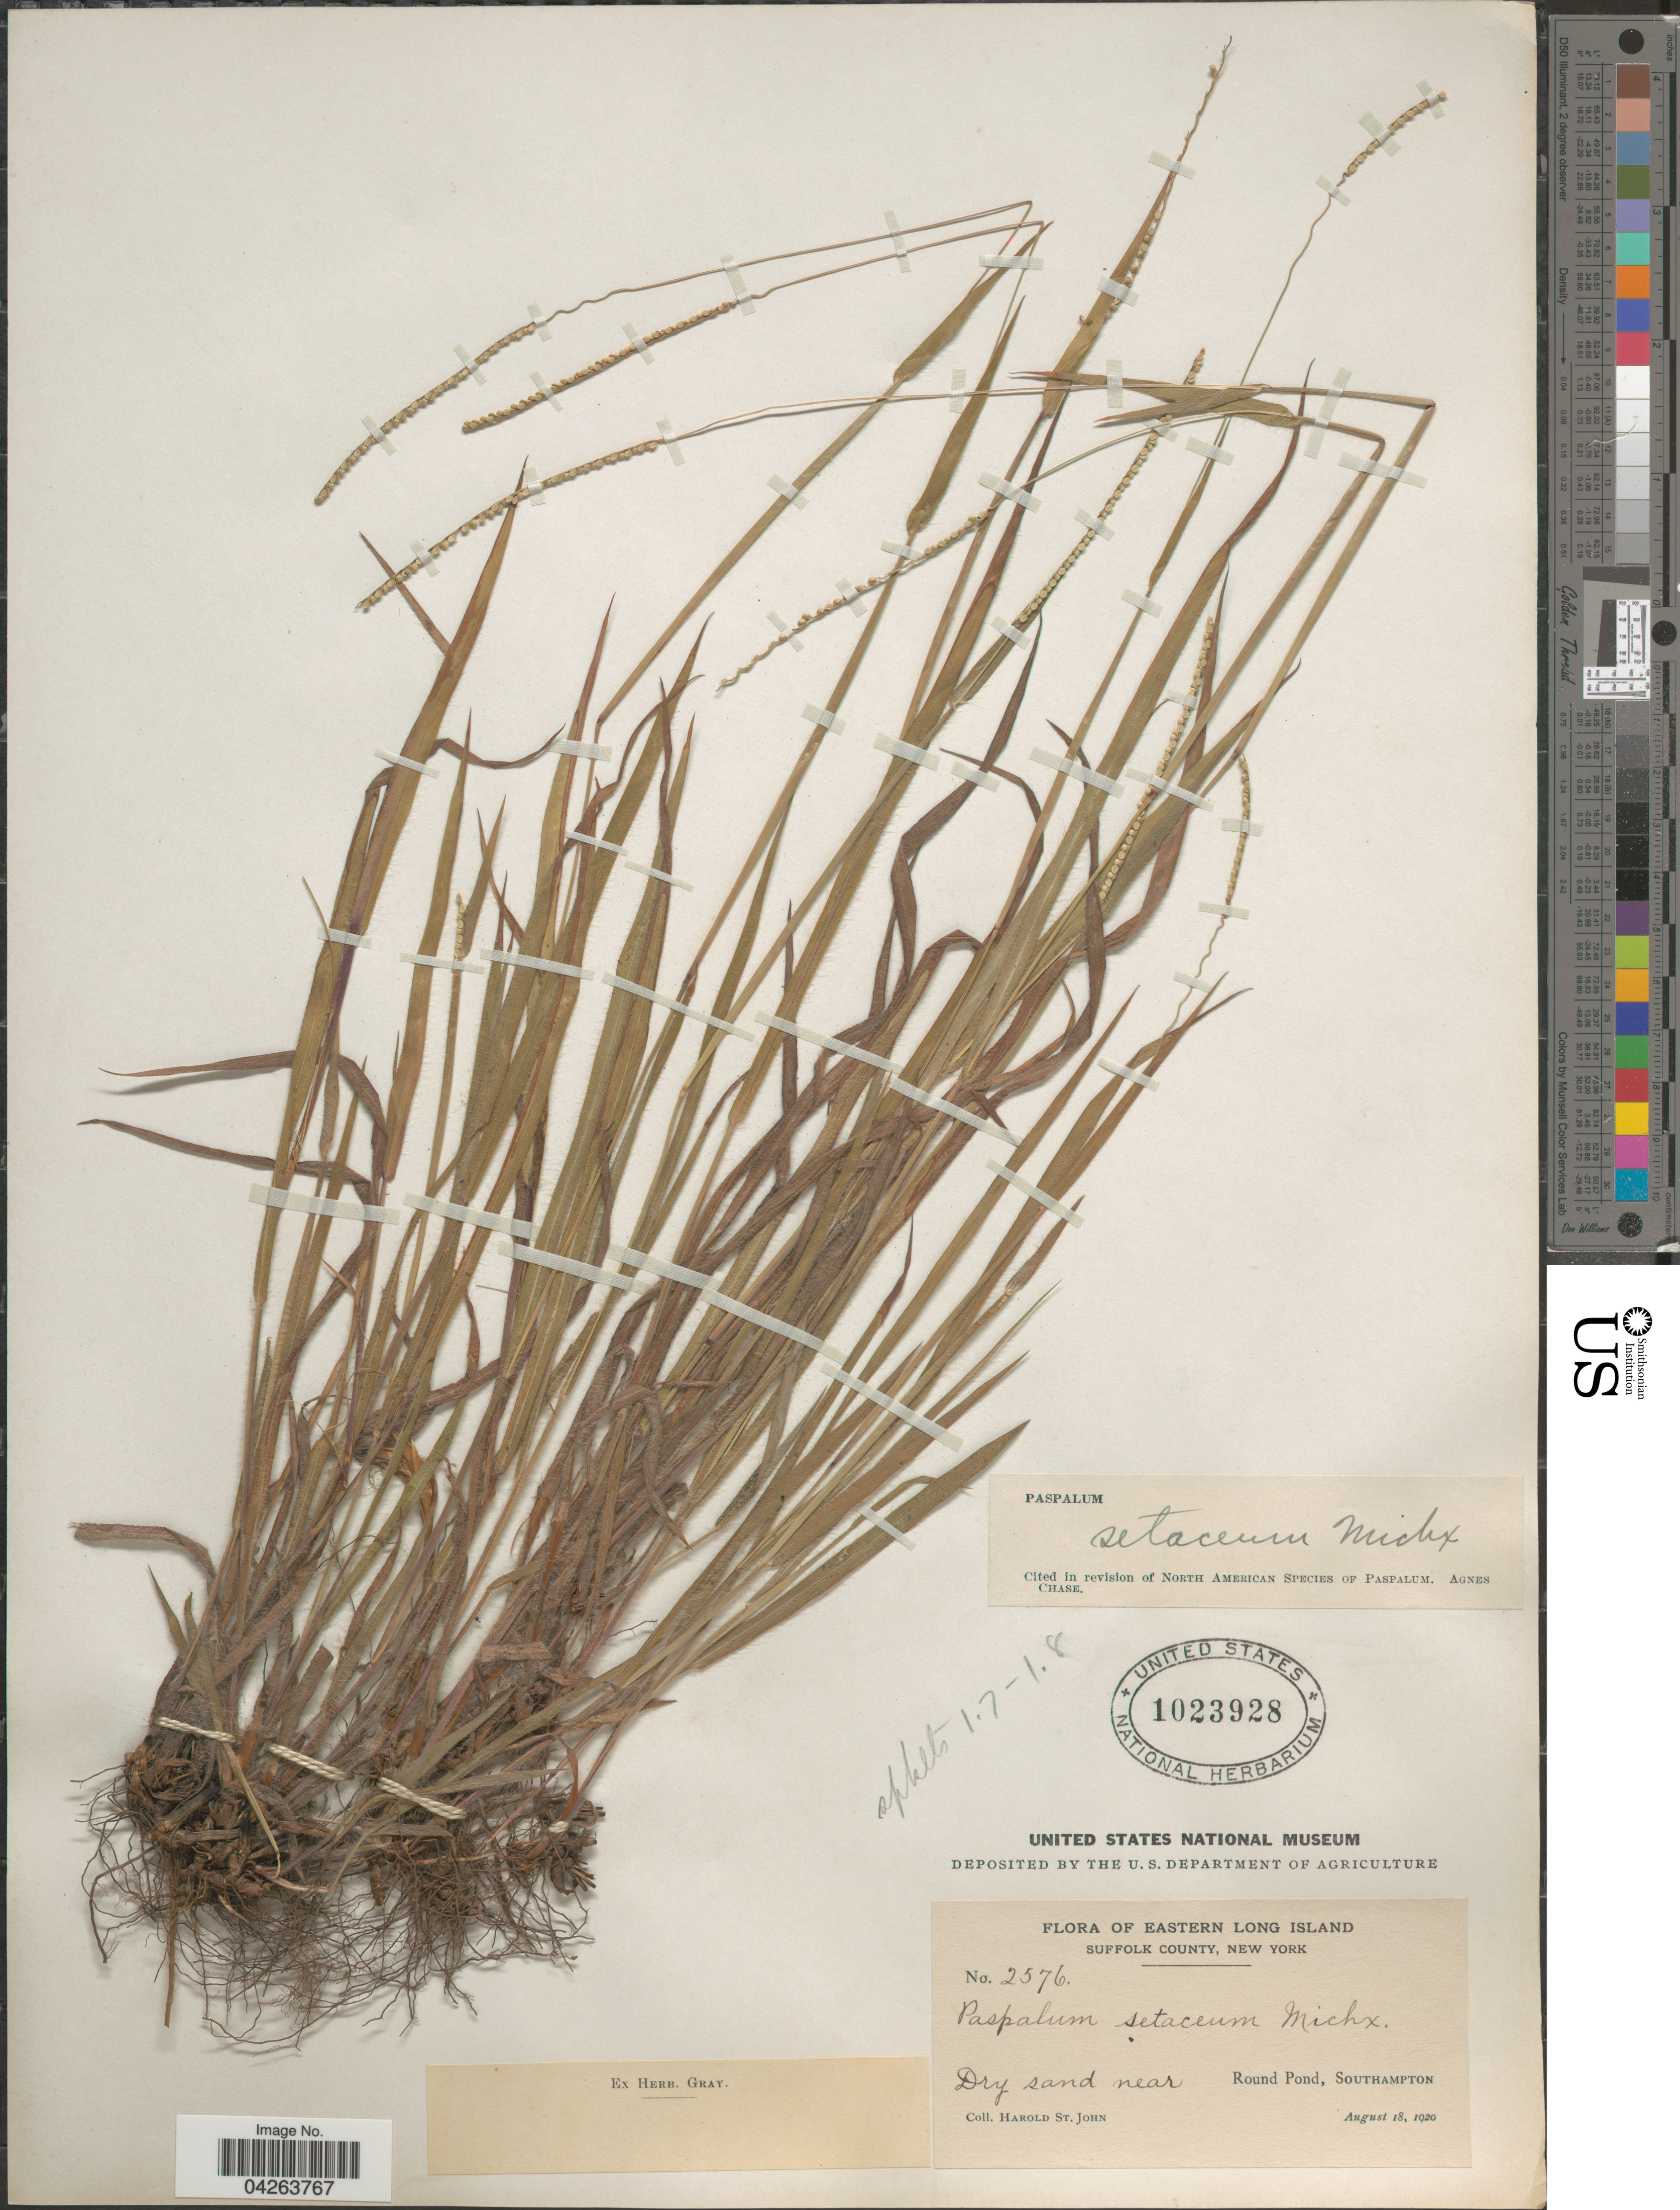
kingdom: Plantae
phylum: Tracheophyta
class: Liliopsida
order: Poales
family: Poaceae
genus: Paspalum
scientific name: Paspalum setaceum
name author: Michx.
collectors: H. St. John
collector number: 2576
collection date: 1920-08-18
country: United States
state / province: New York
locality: Eastern Long Island. Suffolk County. Round Pond, Southampton.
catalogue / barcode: US 1023928